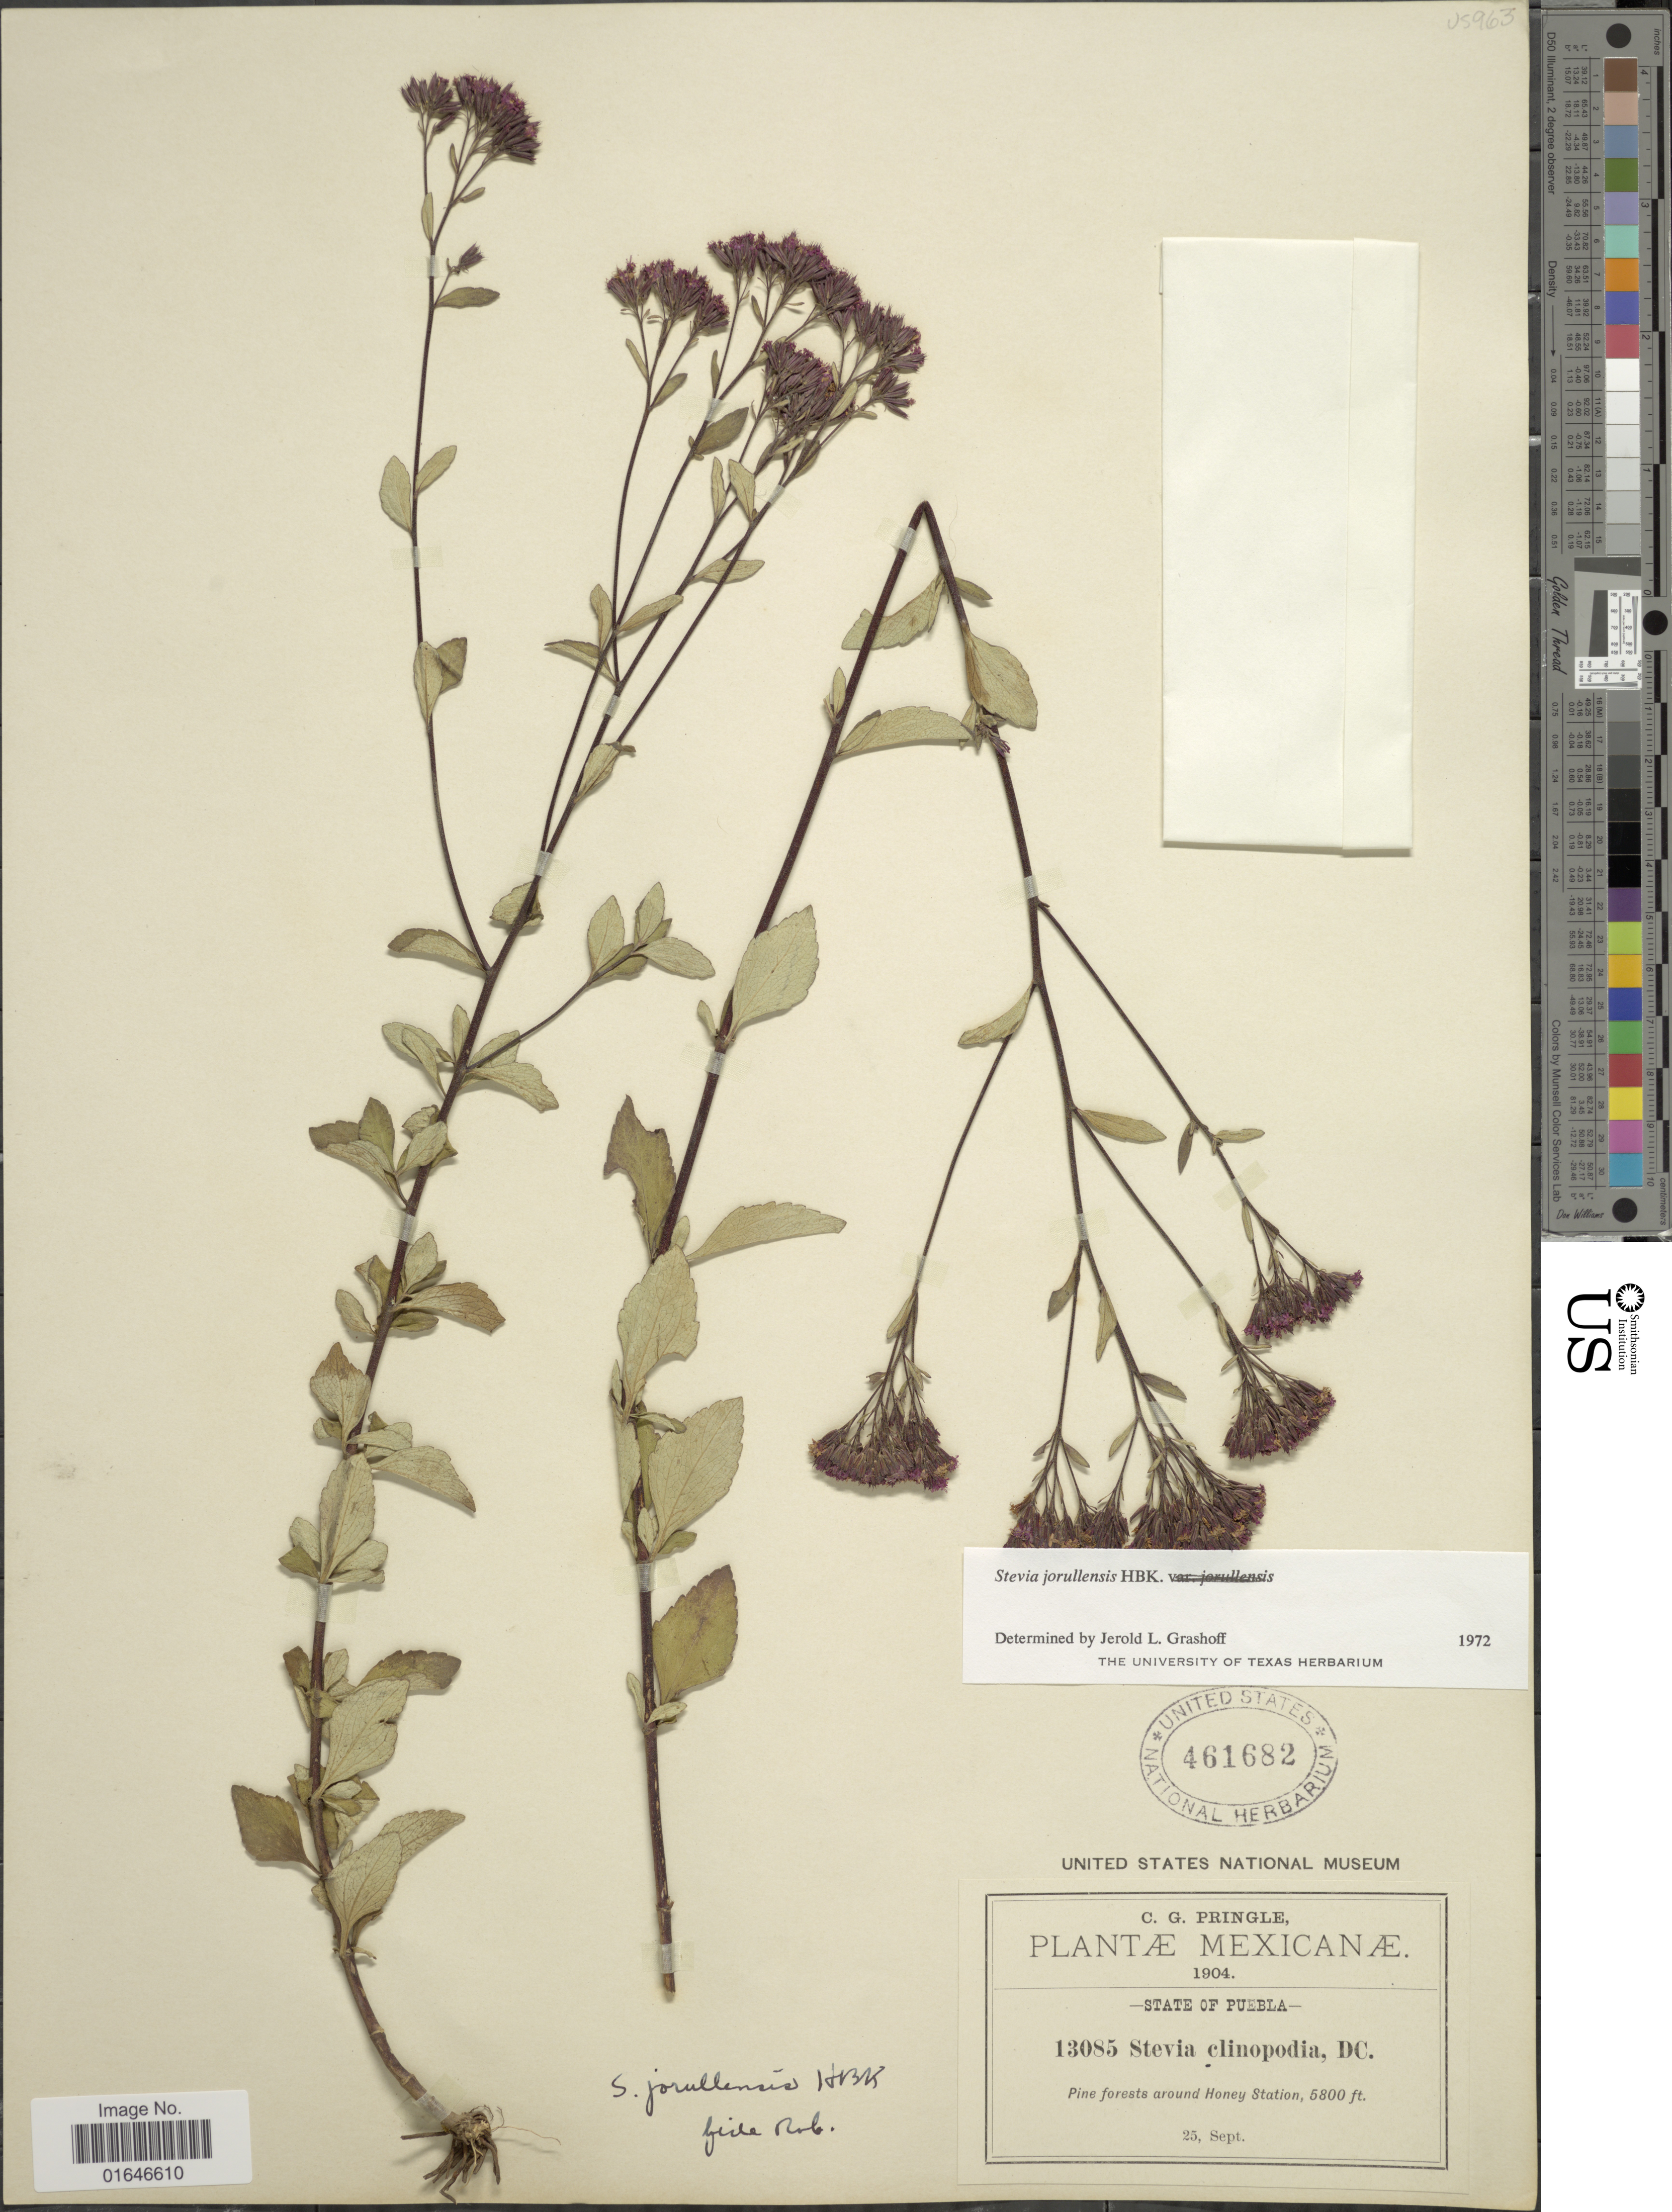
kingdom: Plantae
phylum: Tracheophyta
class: Magnoliopsida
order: Asterales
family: Asteraceae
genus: Stevia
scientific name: Stevia jorullensis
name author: Kunth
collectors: C. G. Pringle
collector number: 13085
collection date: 1904-09-25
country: Mexico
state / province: Puebla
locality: State of Puebla, Pine forest around Honey Station.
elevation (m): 1768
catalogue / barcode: US 461682